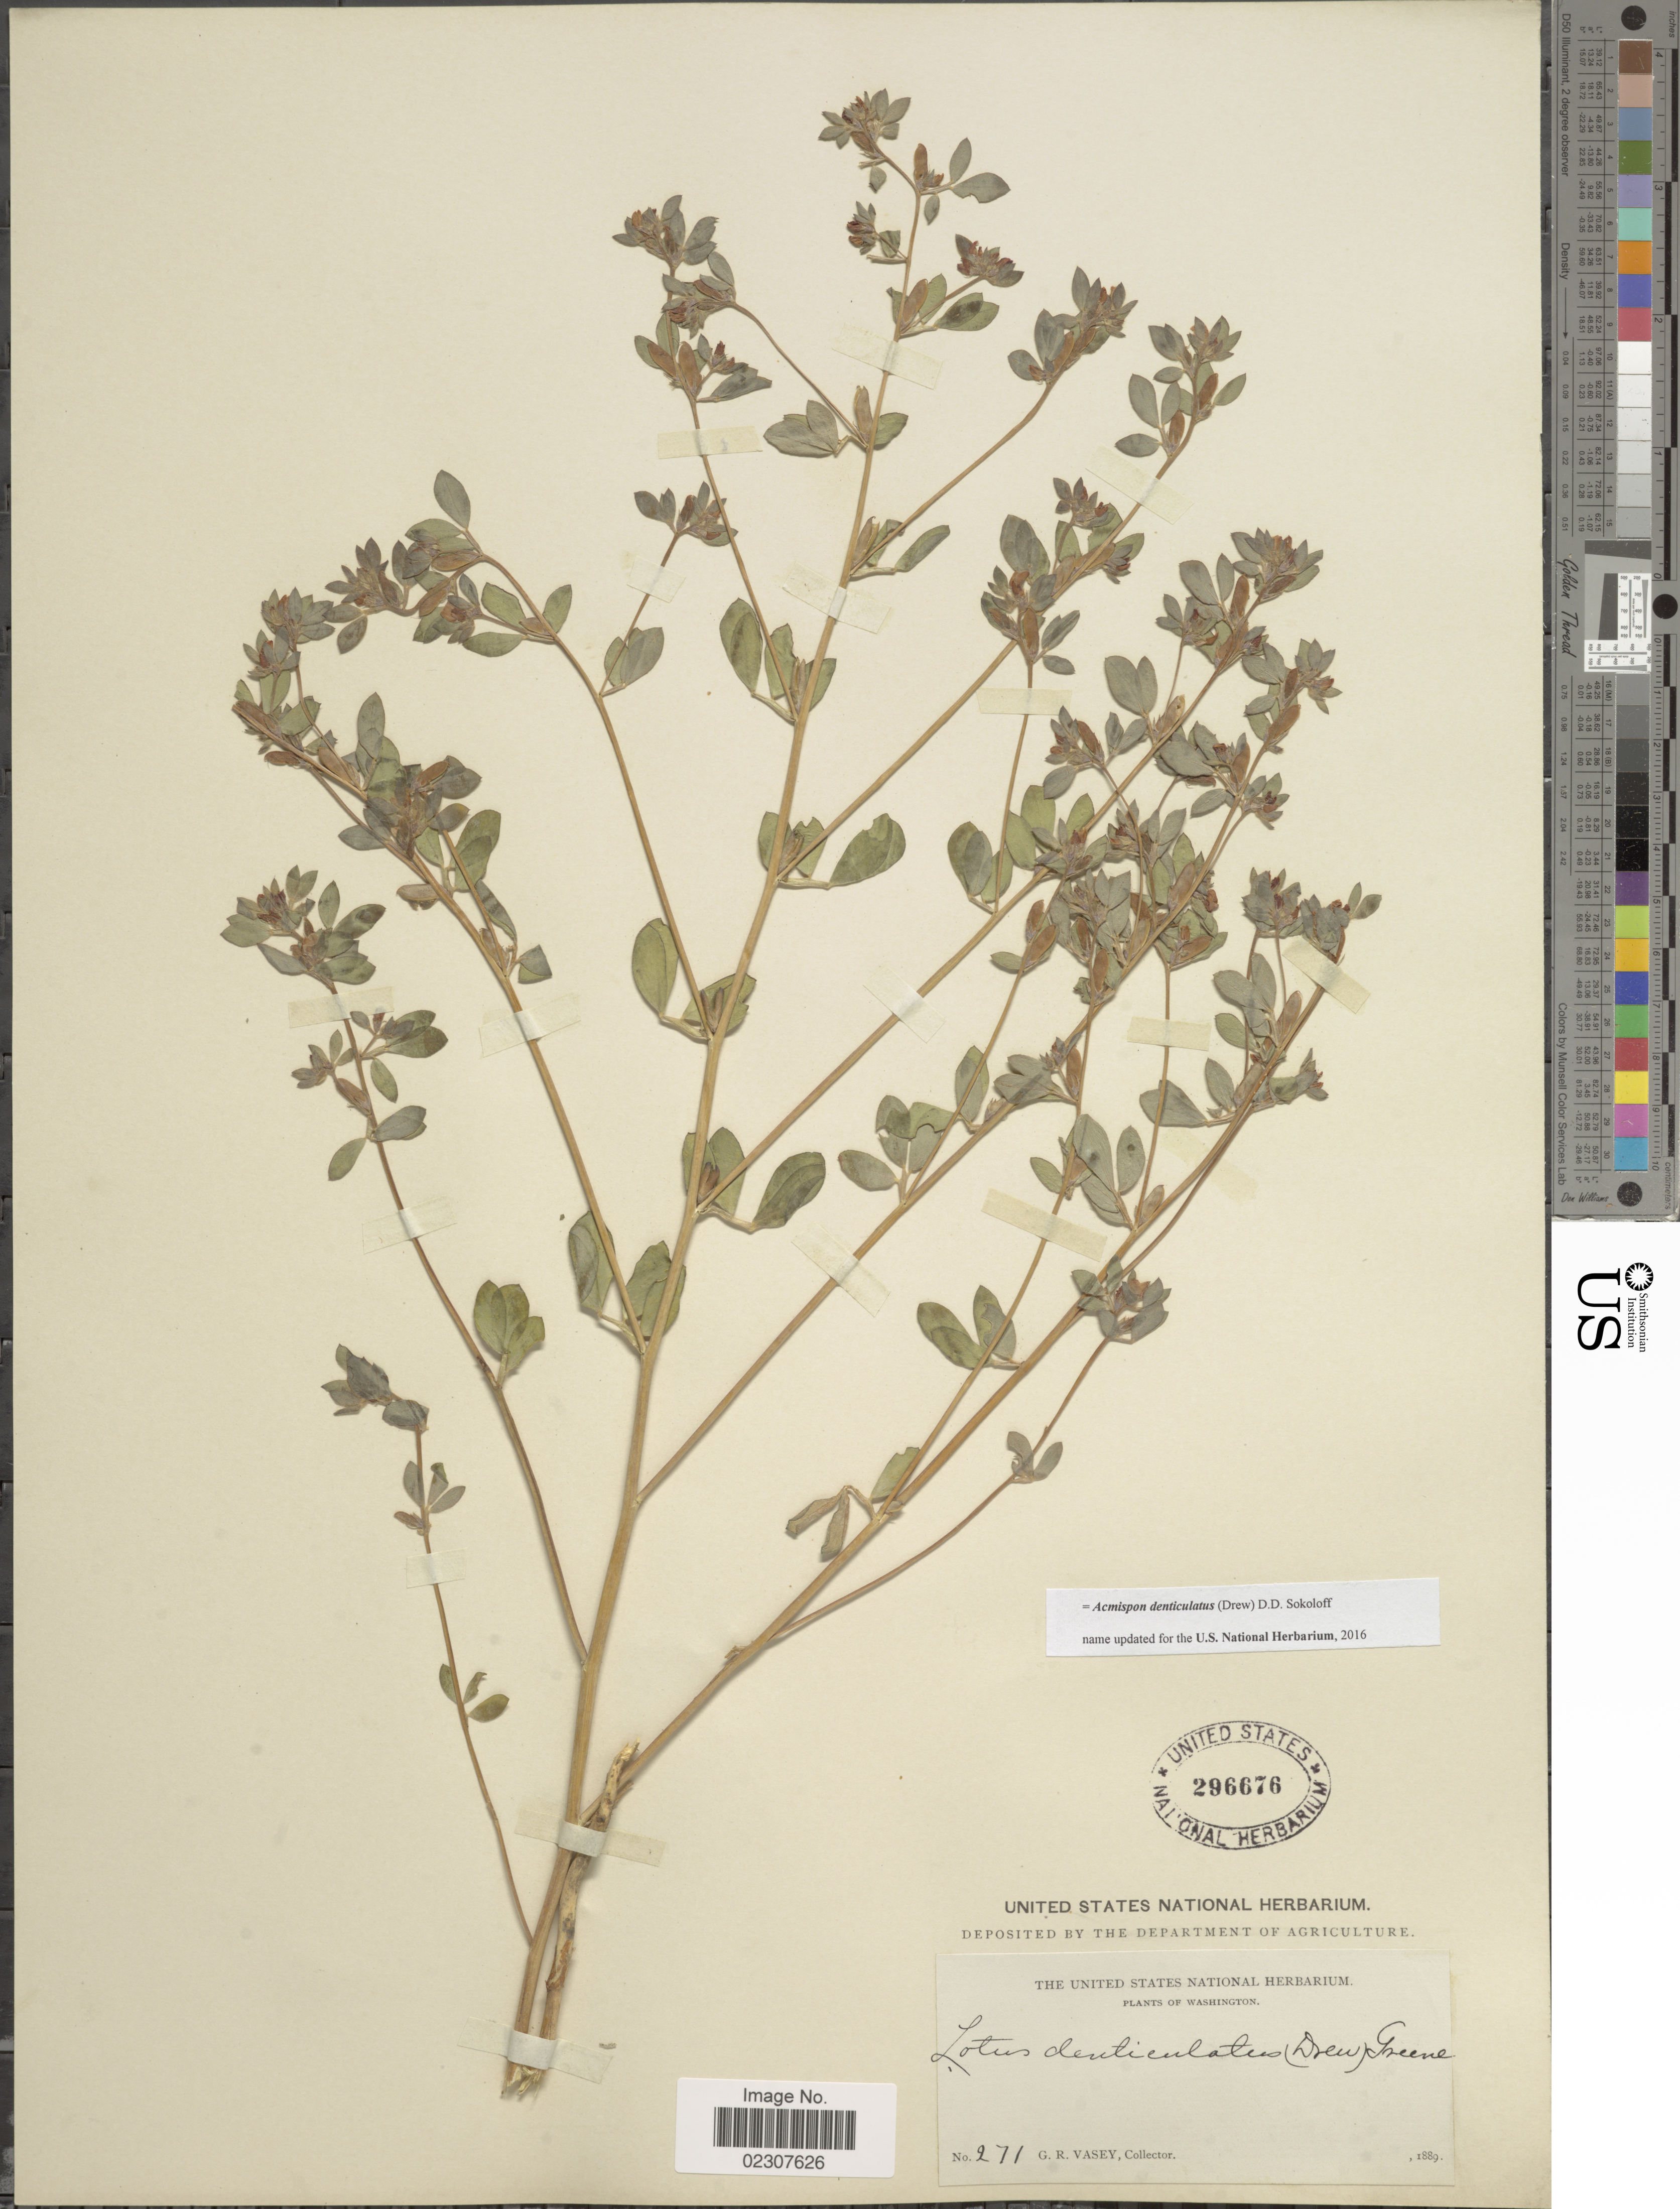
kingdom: Plantae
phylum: Tracheophyta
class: Magnoliopsida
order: Fabales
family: Fabaceae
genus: Acmispon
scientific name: Acmispon denticulatus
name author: (Drew) D.D. Sokoloff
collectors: G. R. Vasey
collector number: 271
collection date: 1889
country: United States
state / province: Washington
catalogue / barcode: US 296676